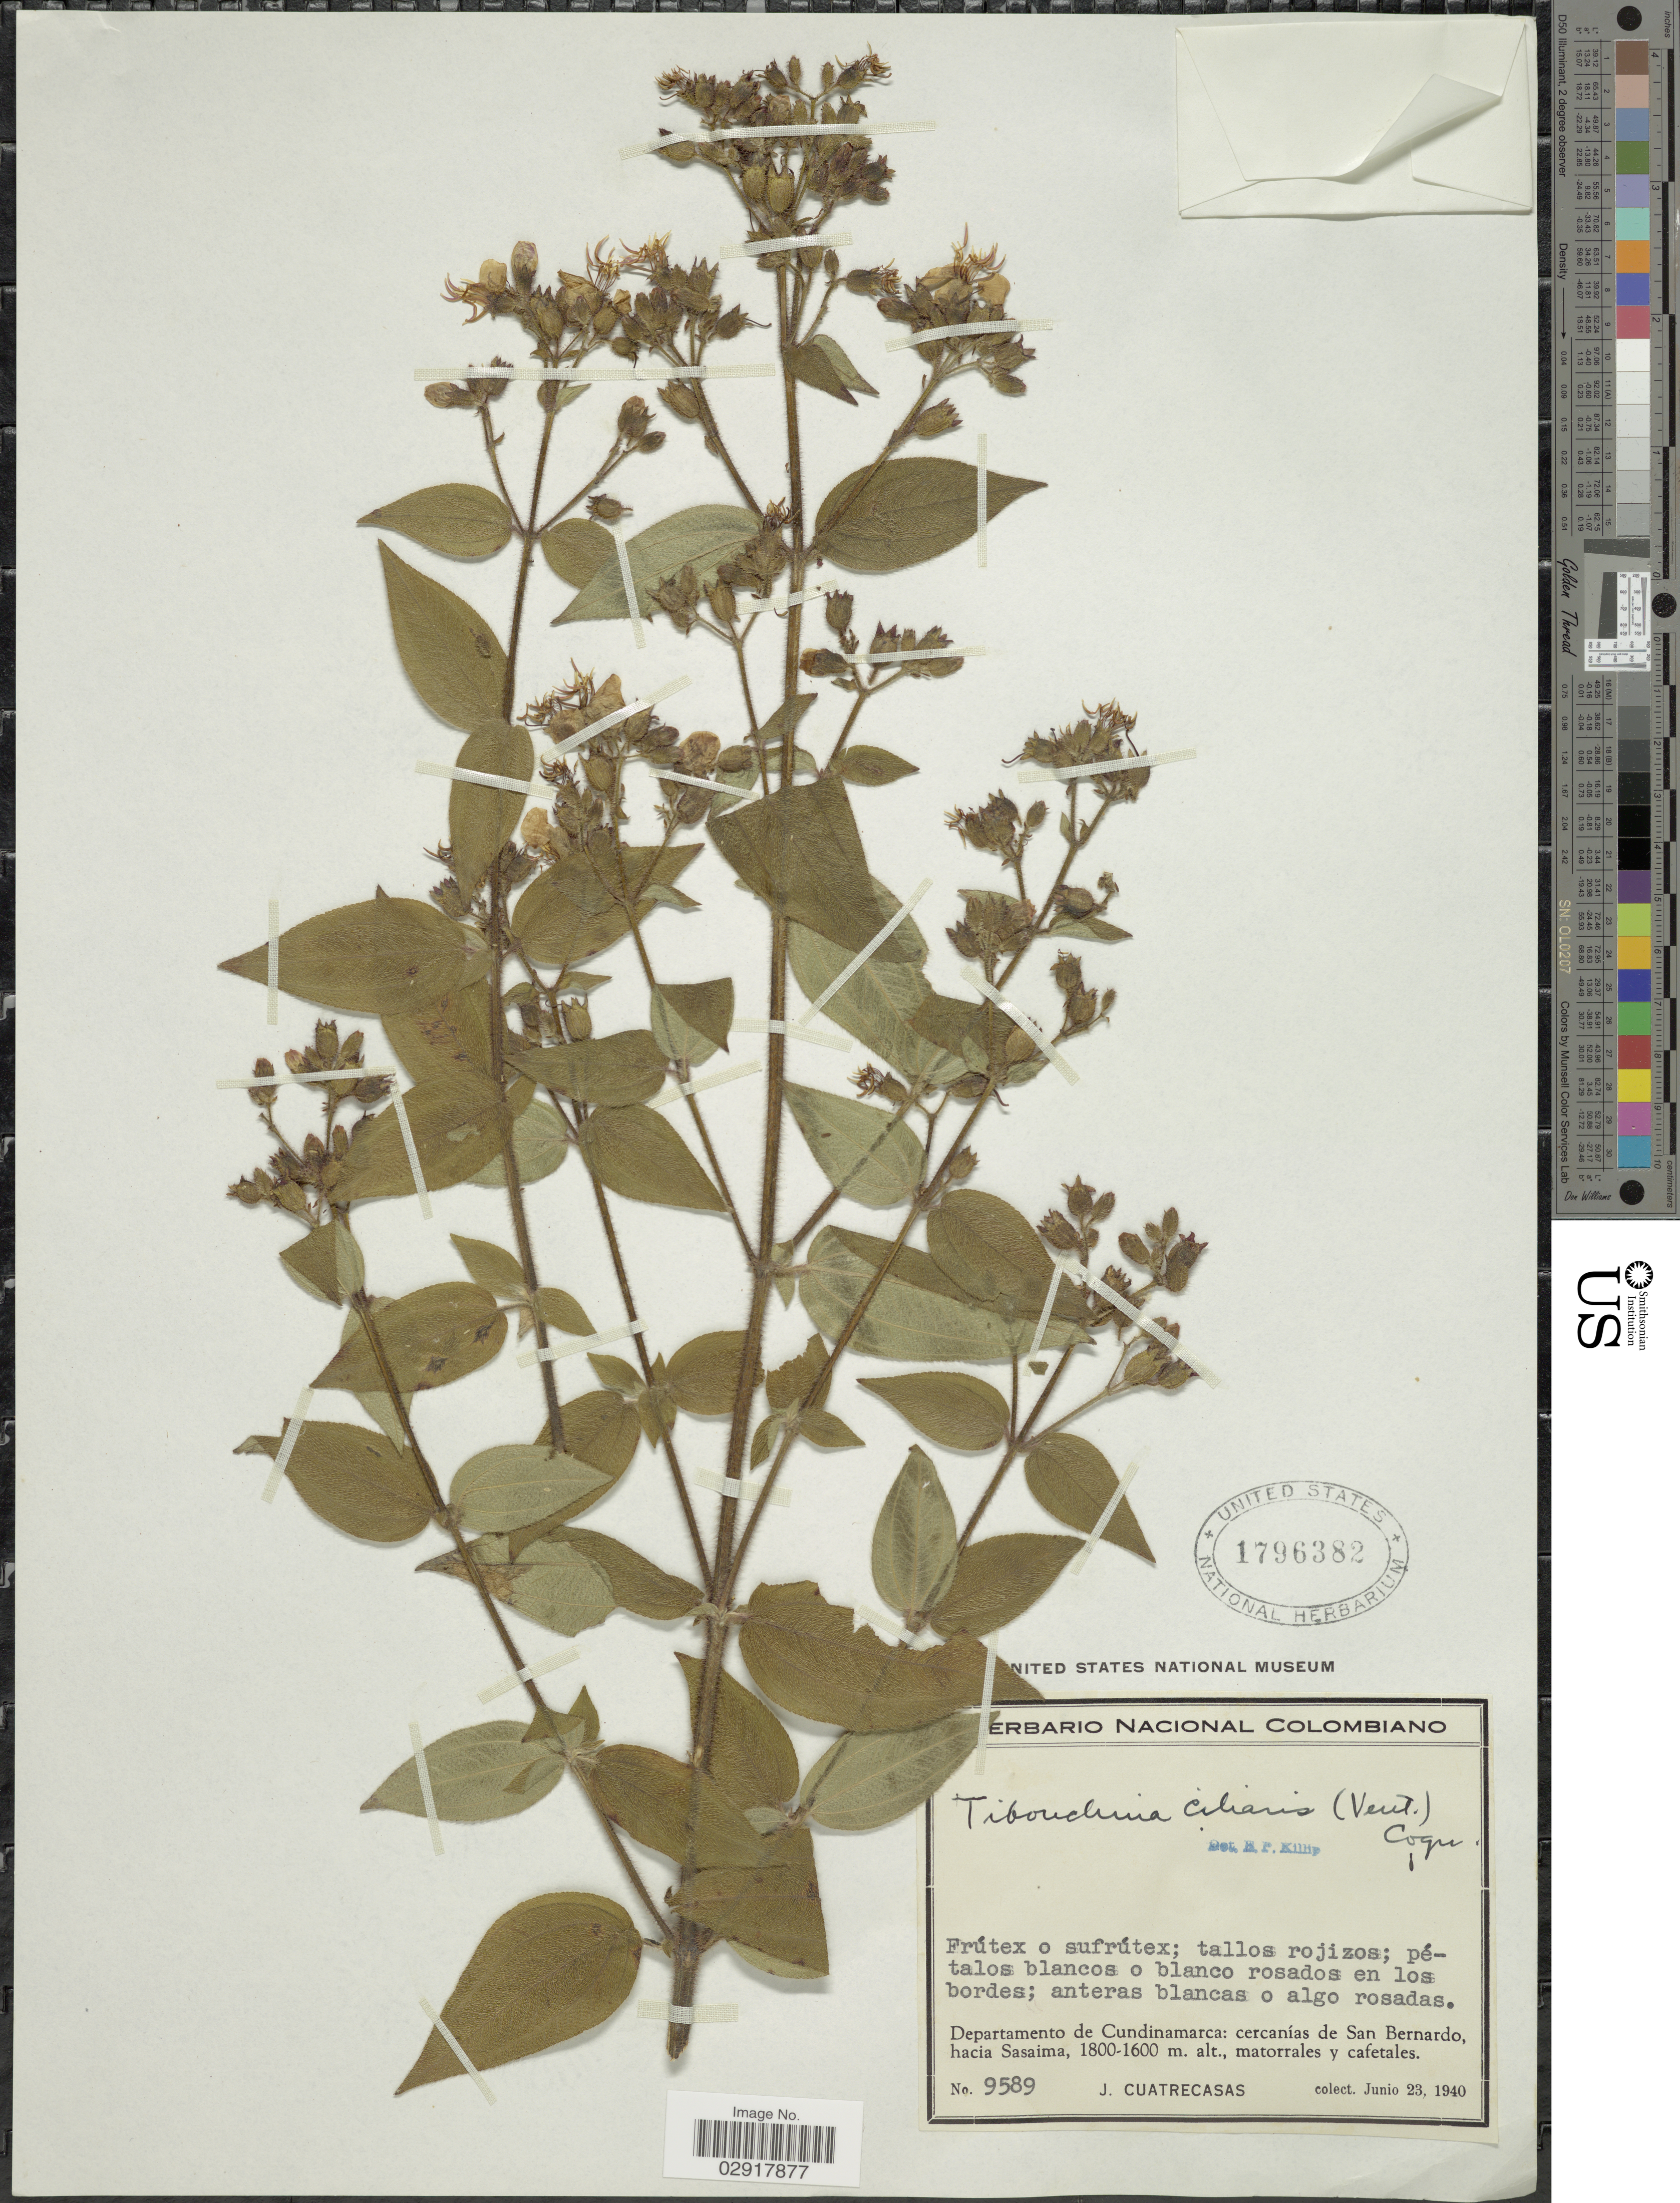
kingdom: Plantae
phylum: Tracheophyta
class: Magnoliopsida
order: Myrtales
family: Melastomataceae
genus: Chaetogastra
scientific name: Chaetogastra ciliaris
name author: (Vent.) DC.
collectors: J. Cuatrecasas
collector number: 9589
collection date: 1940-06-23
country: Colombia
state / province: Cundinamarca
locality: Departamento de Cundinamarca: cercanías de San Bernardo, hacia Sasaima, matorrales y cafetales.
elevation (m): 1600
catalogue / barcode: US 1796382